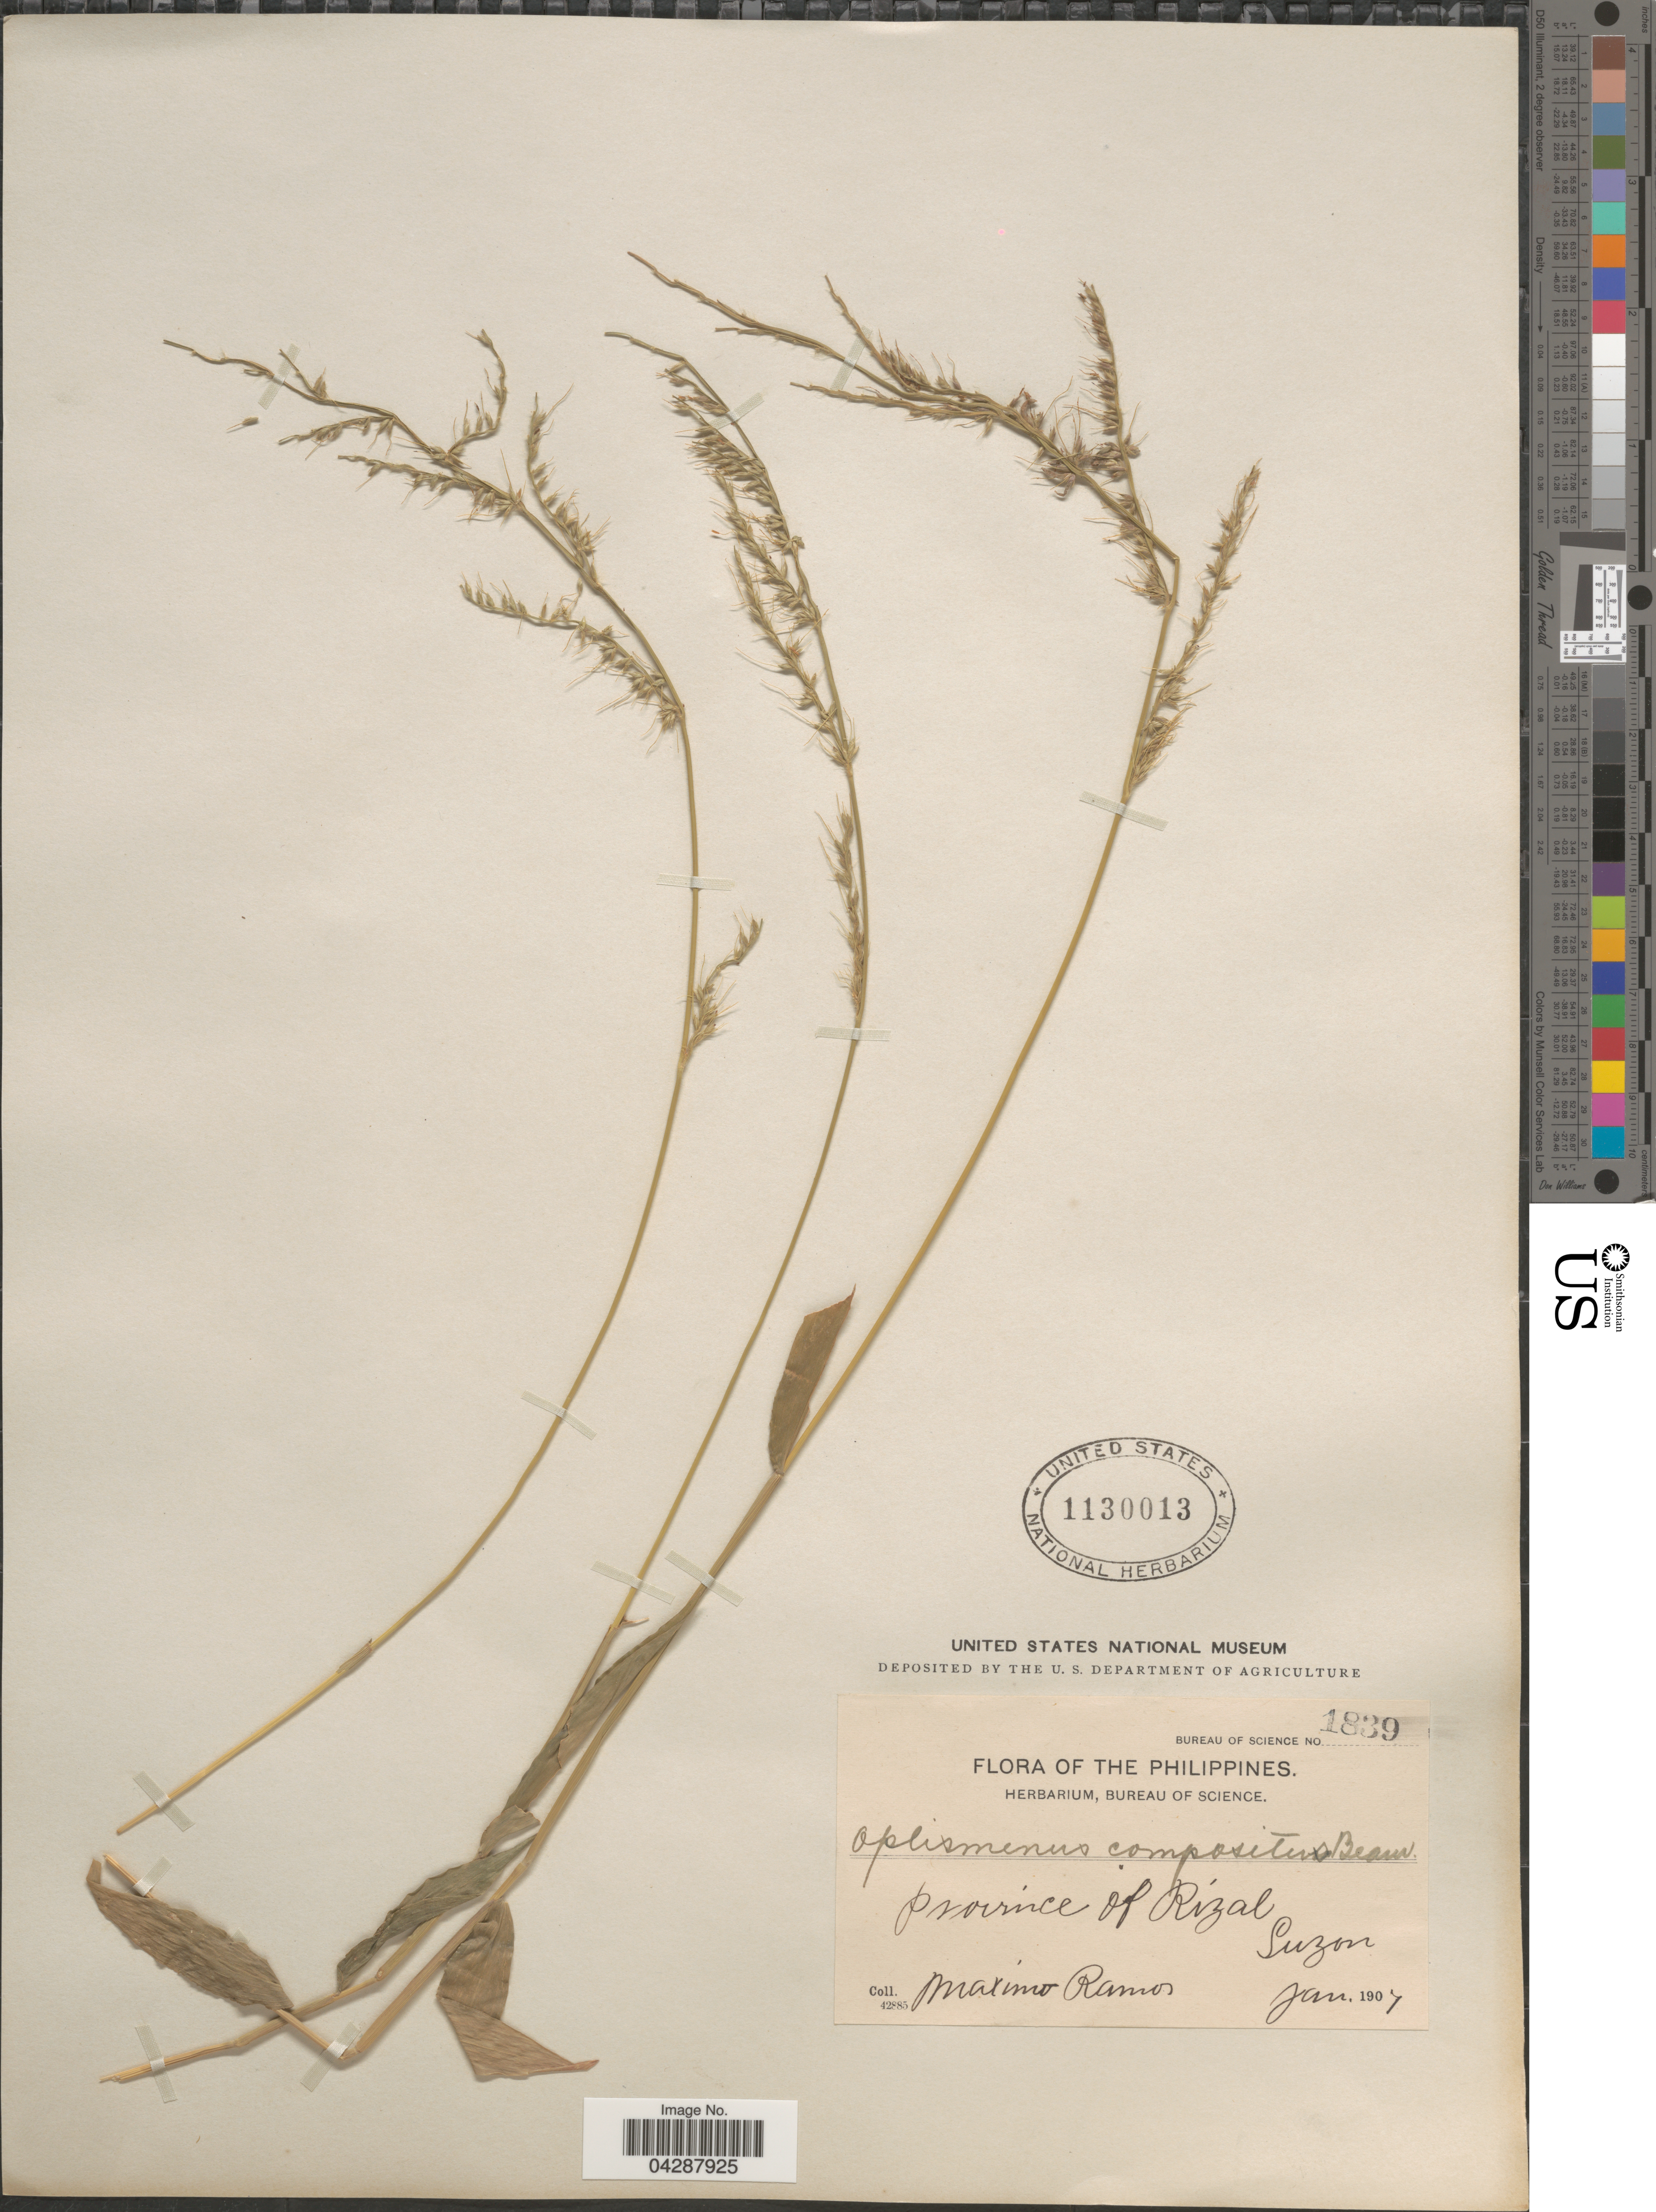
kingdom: Plantae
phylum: Tracheophyta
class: Liliopsida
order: Poales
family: Poaceae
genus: Oplismenus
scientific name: Oplismenus compositus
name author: (L.) P. Beauv.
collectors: M. Ramos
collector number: Bureau of Science 1839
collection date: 1907-01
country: Philippines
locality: Province of Rizal. Luzon.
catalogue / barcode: US 1130013